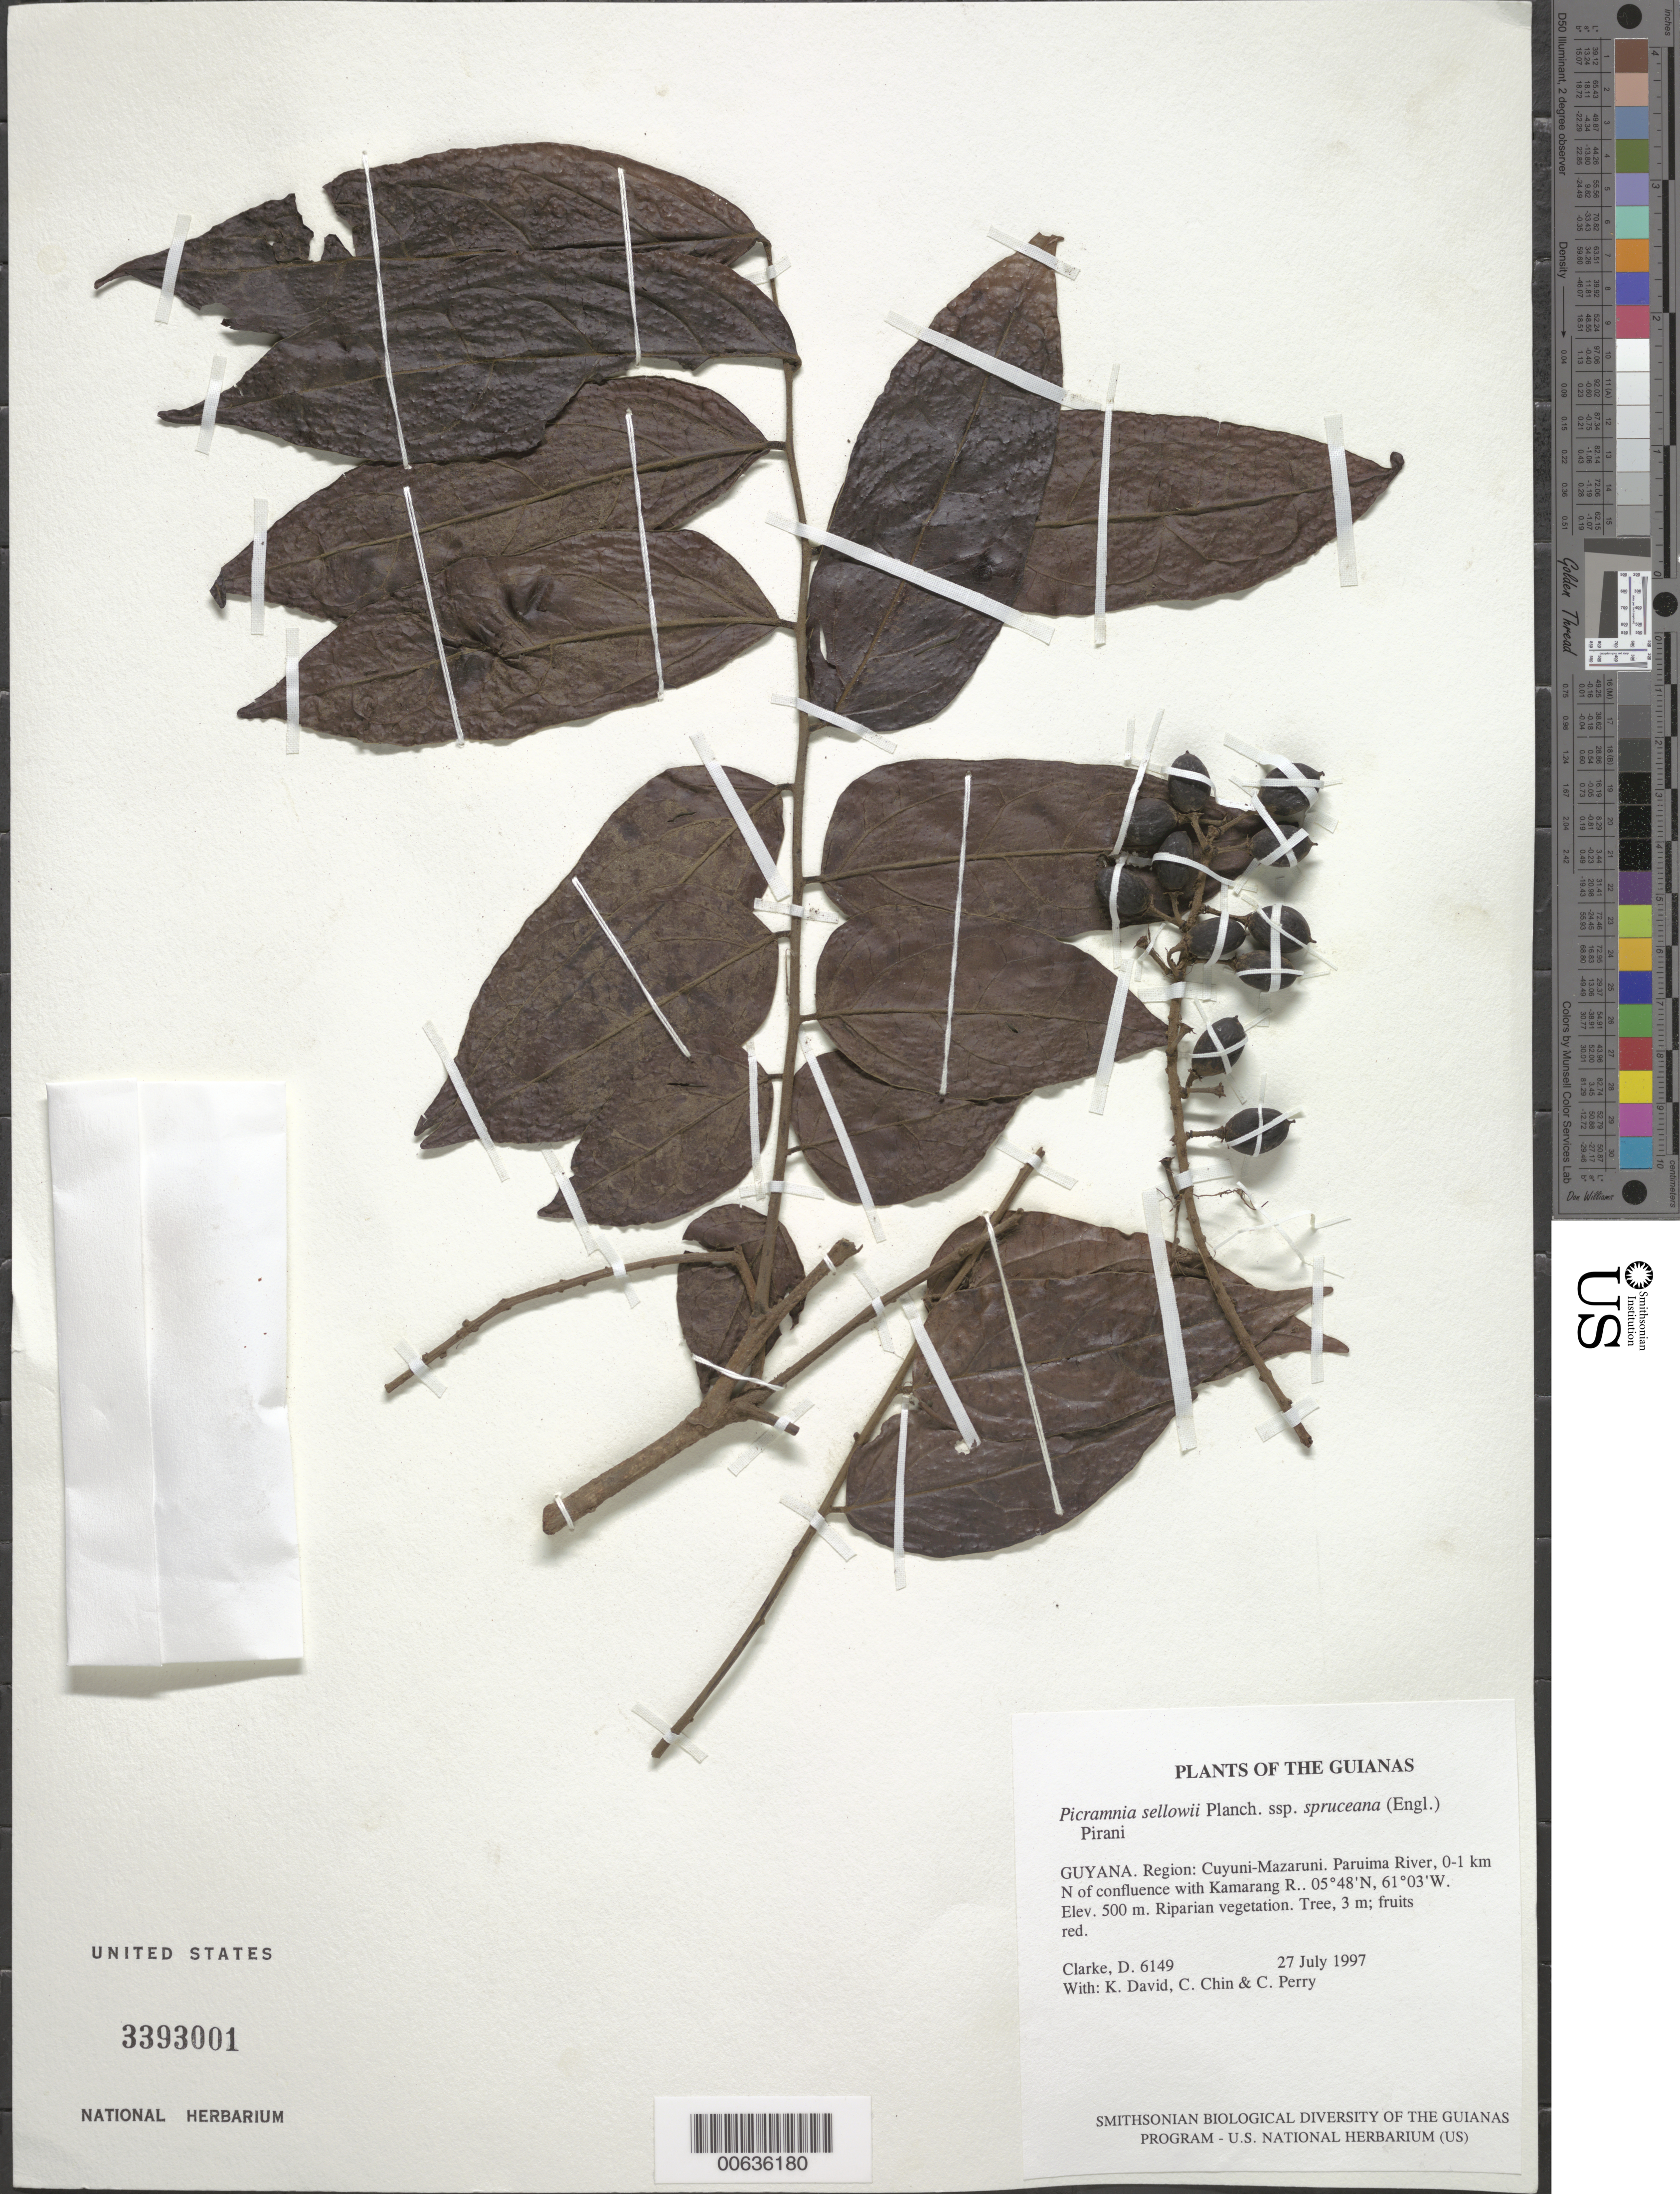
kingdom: Plantae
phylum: Tracheophyta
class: Magnoliopsida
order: Picramniales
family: Picramniaceae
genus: Picramnia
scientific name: Picramnia sellowii subsp. spruceana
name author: (Engl.) Pirani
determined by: Thomas, W. W., (NY), New York Botanical Garden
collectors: H. D. Clarke, K. David, C. Chin & C. Perry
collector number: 6149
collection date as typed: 27 July 1997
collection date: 1997-07-27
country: Guyana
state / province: Cuyuni-Mazaruni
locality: Paruima River, 0-1 km N of confluence with Kamarang R.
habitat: Riparian vegetation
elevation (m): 500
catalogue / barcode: US 3393001